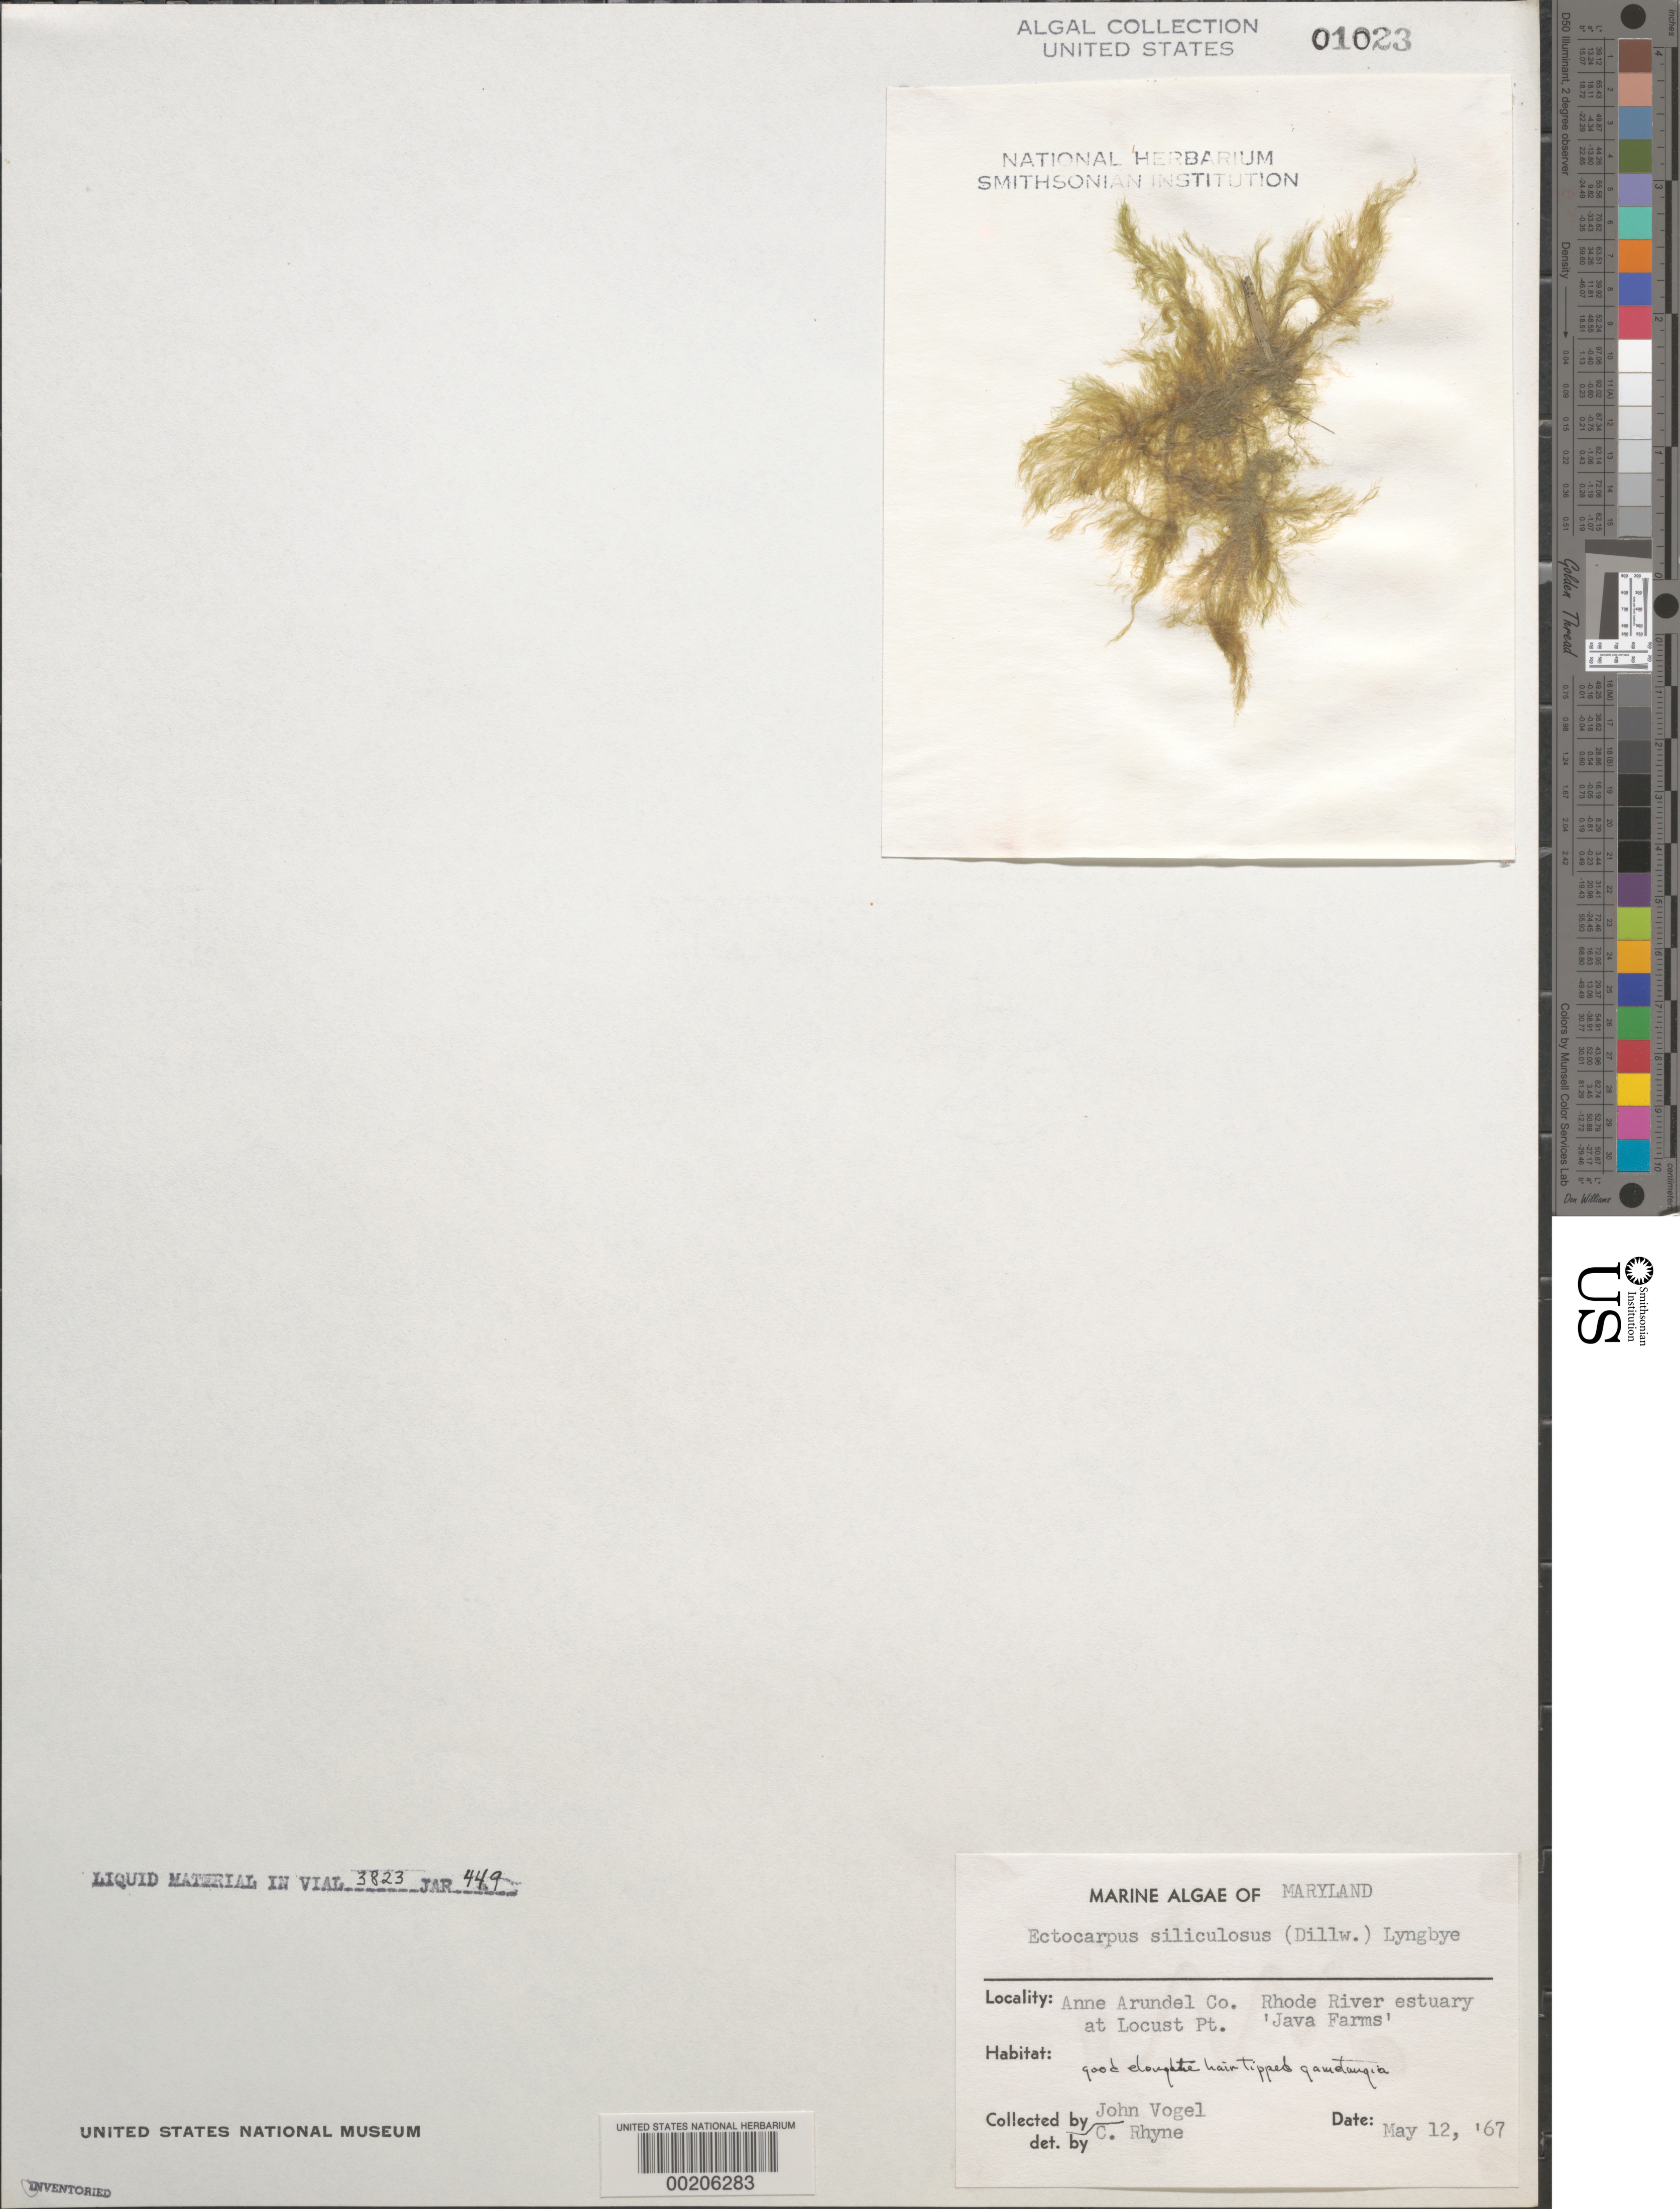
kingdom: Chromista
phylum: Ochrophyta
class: Phaeophyceae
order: Ectocarpales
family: Ectocarpaceae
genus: Ectocarpus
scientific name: Ectocarpus siliculosus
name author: (Dillwyn) Lyngbye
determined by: Rhyne, C. F.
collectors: J. Vogel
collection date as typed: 12 May 1967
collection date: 1967-05-12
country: United States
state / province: Maryland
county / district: Anne Arundel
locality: Java Farms, Rhode River Estuary at Locust Point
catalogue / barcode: US 1023